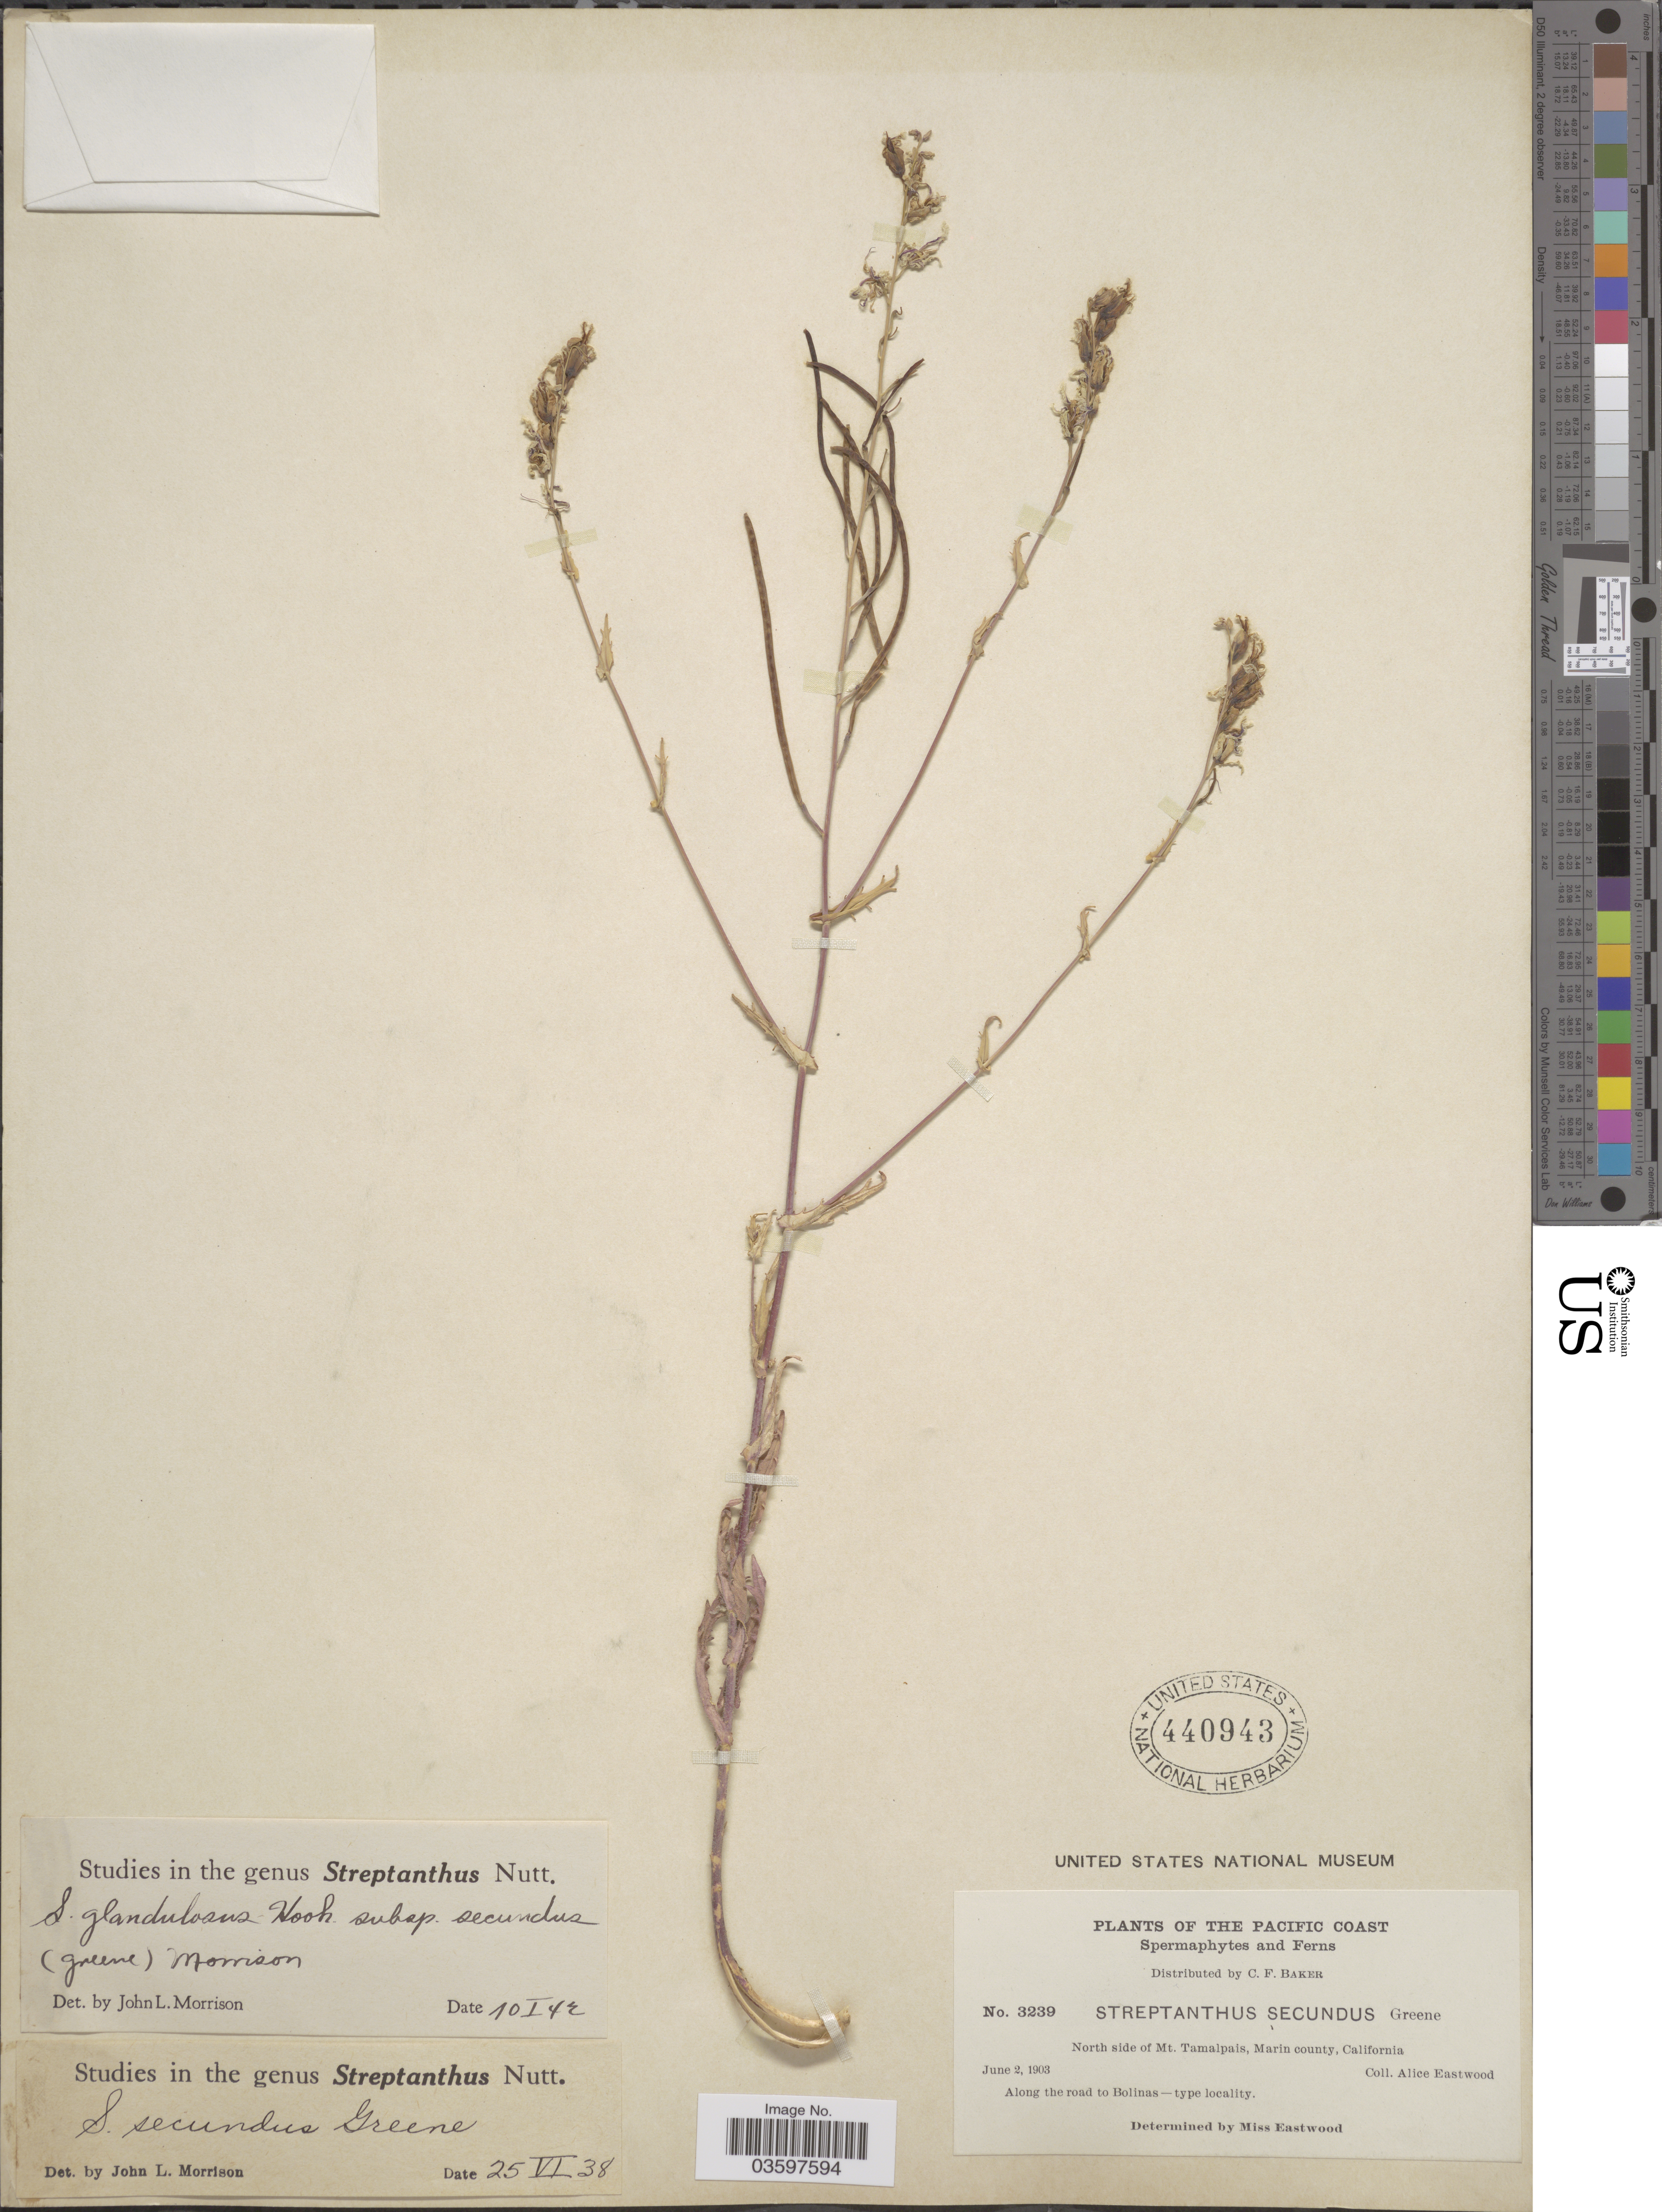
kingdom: Plantae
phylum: Tracheophyta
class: Magnoliopsida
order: Brassicales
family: Brassicaceae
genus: Streptanthus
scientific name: Streptanthus glandulosus var. secundus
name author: (Greene) Munz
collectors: A. Eastwood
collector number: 3239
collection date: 1903-06-02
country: United States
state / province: California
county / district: Marin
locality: The Pacific Coast. North side of Mt. Tamalpais, Marin county. Along the road to Bolinas - type locality.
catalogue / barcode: US 440943